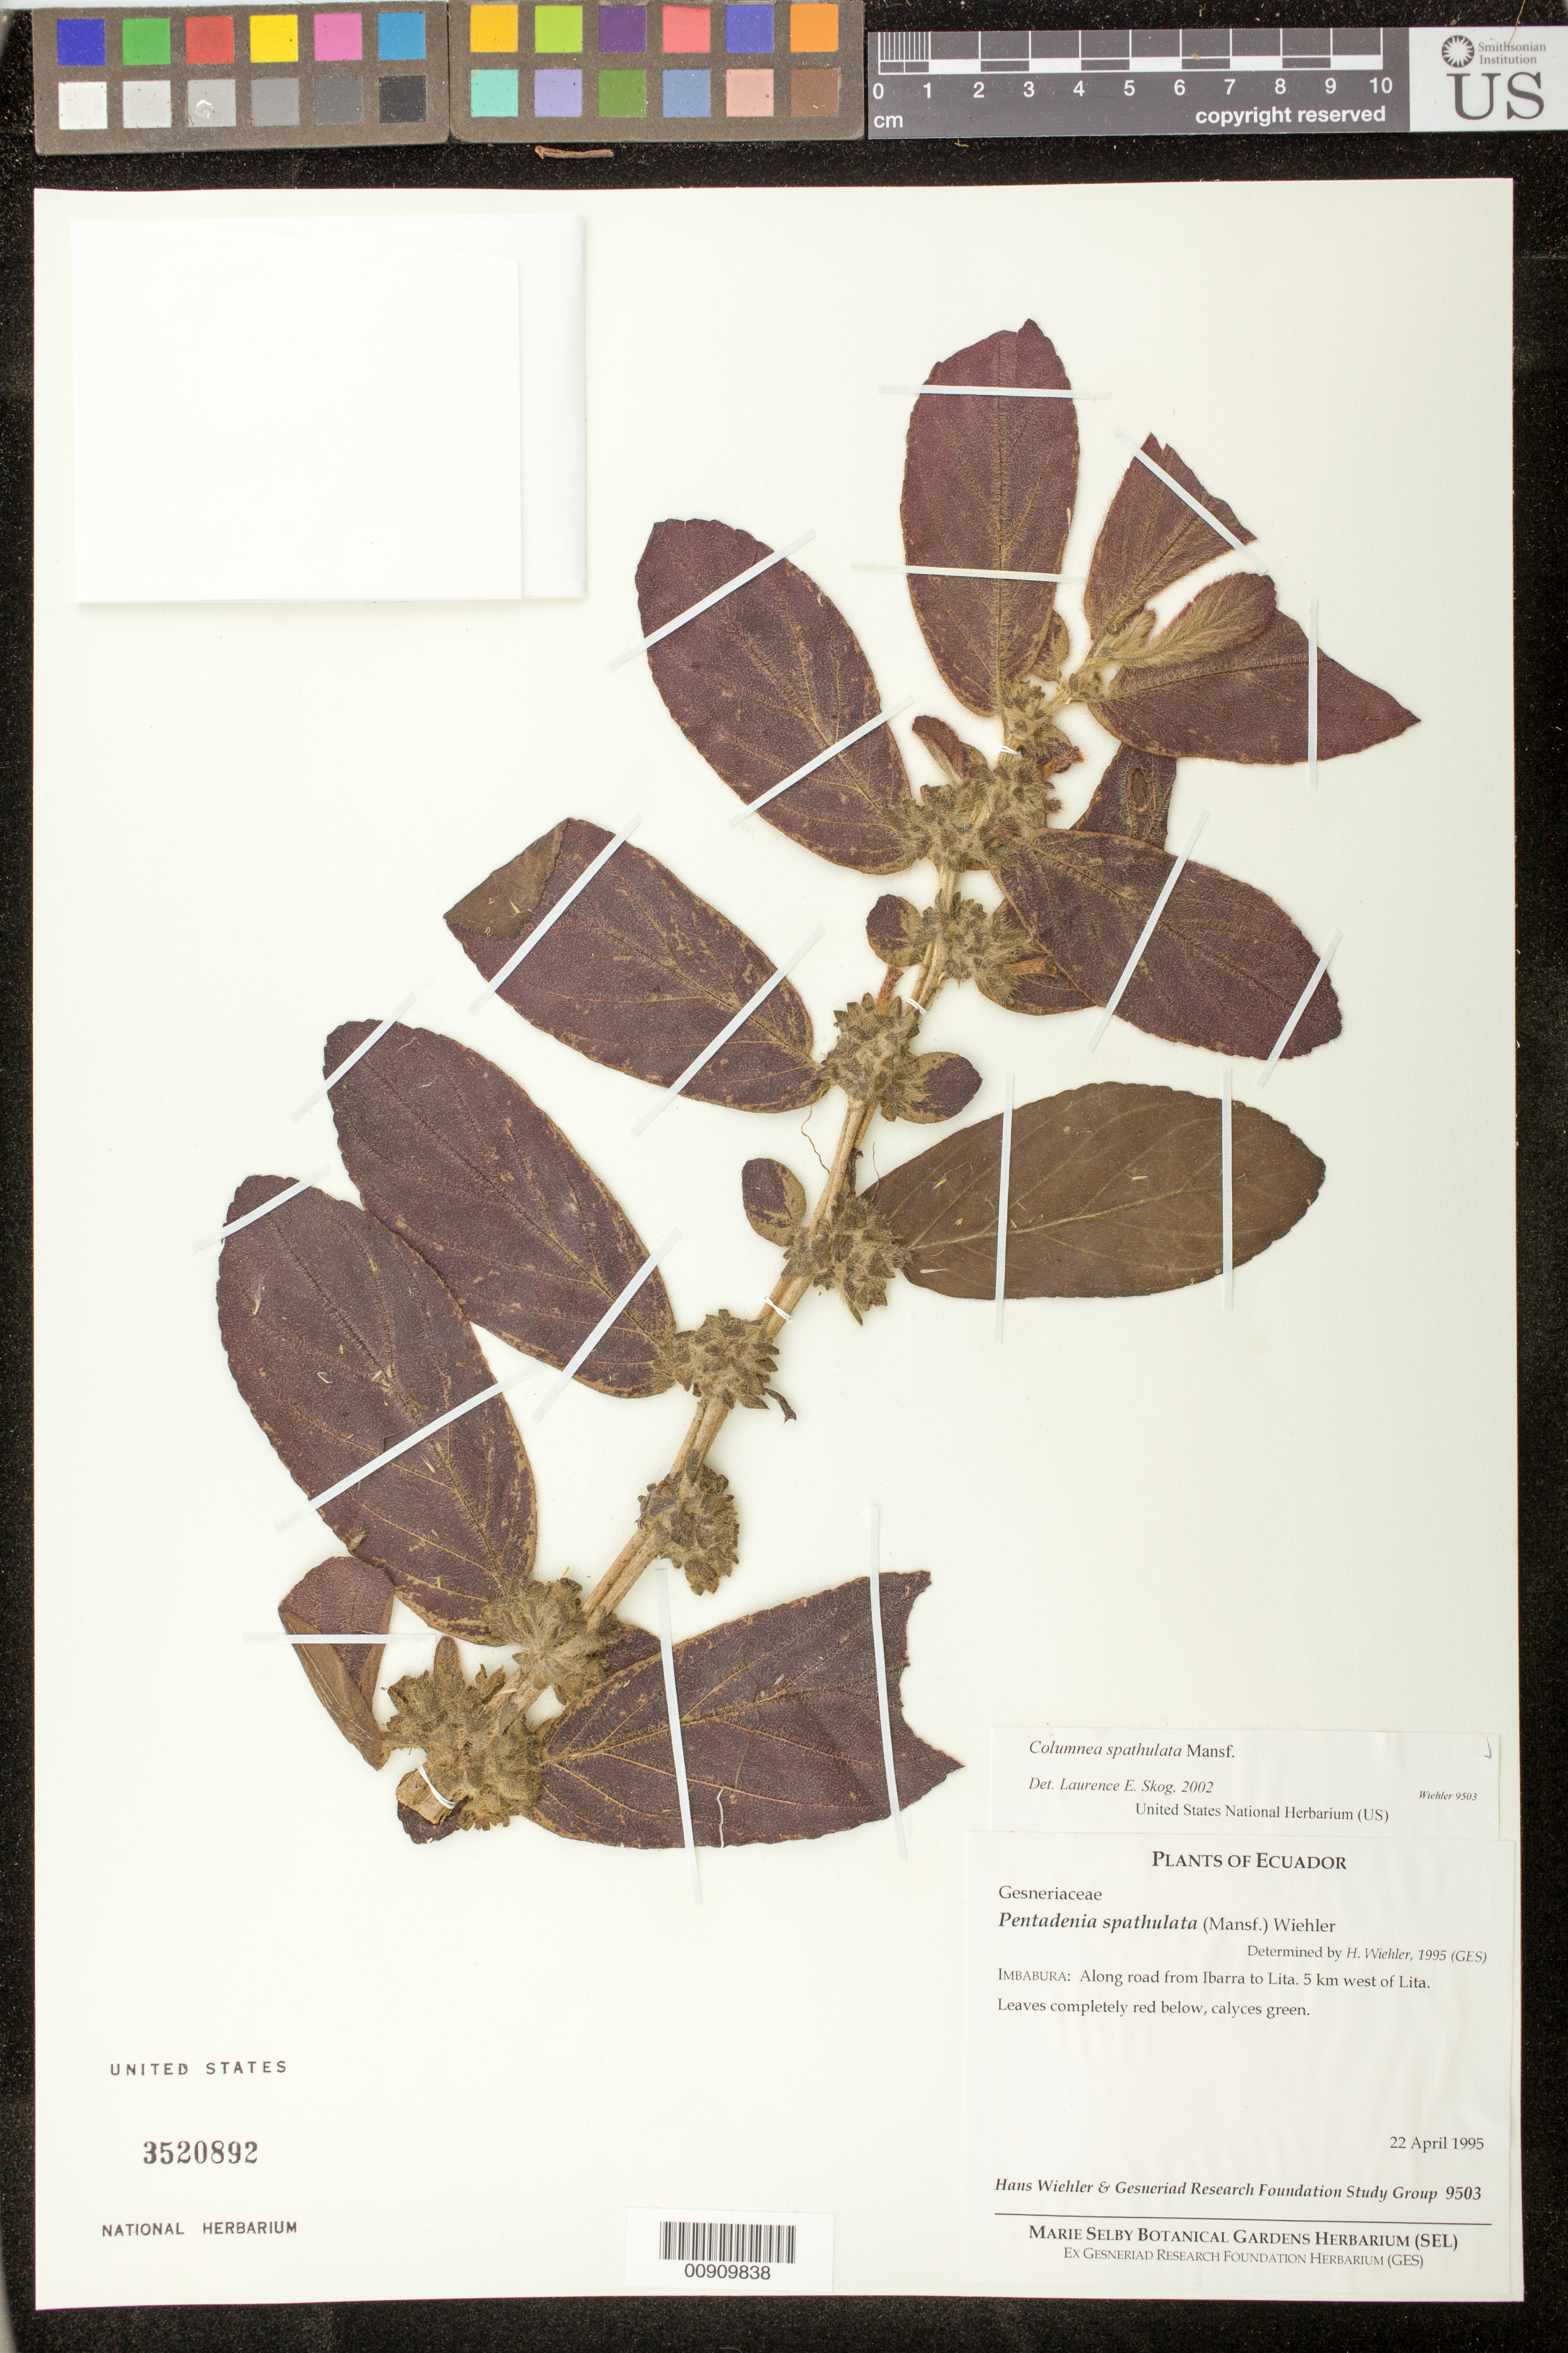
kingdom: Plantae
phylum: Tracheophyta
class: Magnoliopsida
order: Lamiales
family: Gesneriaceae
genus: Columnea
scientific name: Columnea spathulata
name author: Mansf.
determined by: Skog, Laurence E.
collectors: H. J. Wiehler & GRF Study Group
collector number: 9503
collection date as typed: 22 Apr 1995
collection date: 1995-04-22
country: Ecuador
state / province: Imbabura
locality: Imbabura: along road from Ibarra to Lita, 5 km west of Lita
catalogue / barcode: US 3520892